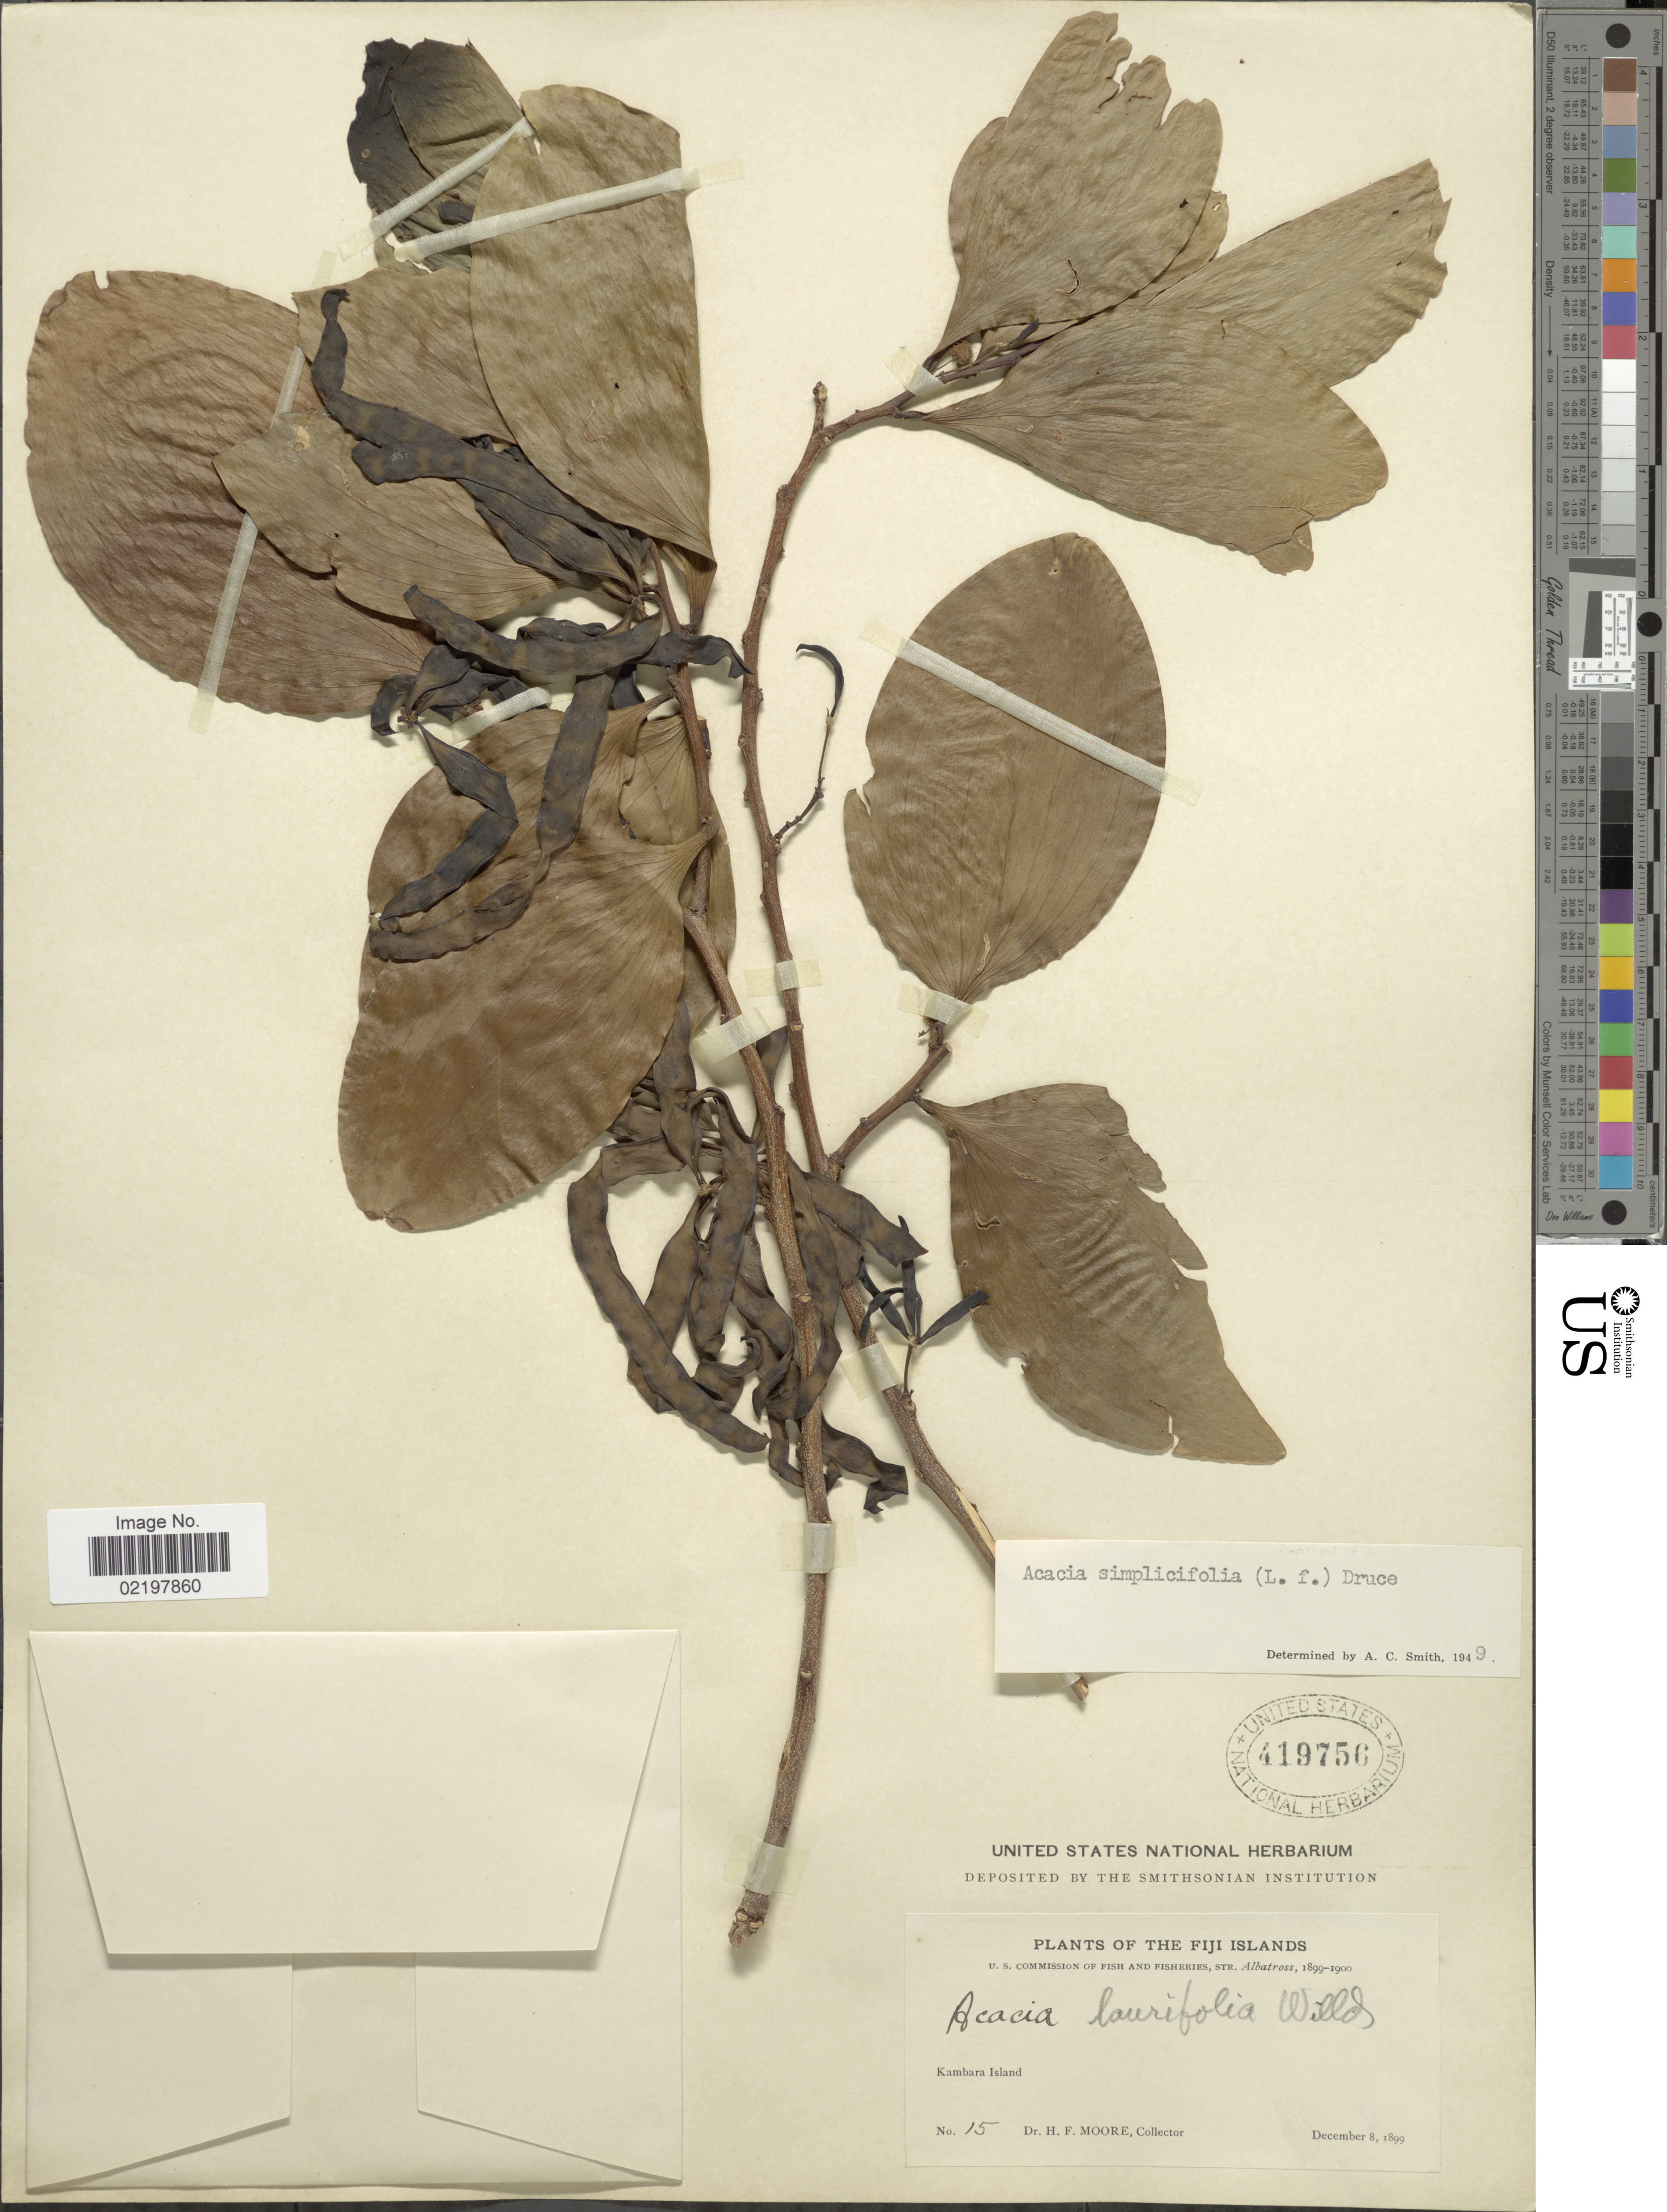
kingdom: Plantae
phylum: Tracheophyta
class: Magnoliopsida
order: Fabales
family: Fabaceae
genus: Acacia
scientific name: Acacia simplicifolia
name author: (L. f.) Schinz & Guillaumin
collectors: H. F. Moore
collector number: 15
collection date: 1899-12-08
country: Fiji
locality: The Fiji Islands, Kambara Island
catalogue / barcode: US 419756